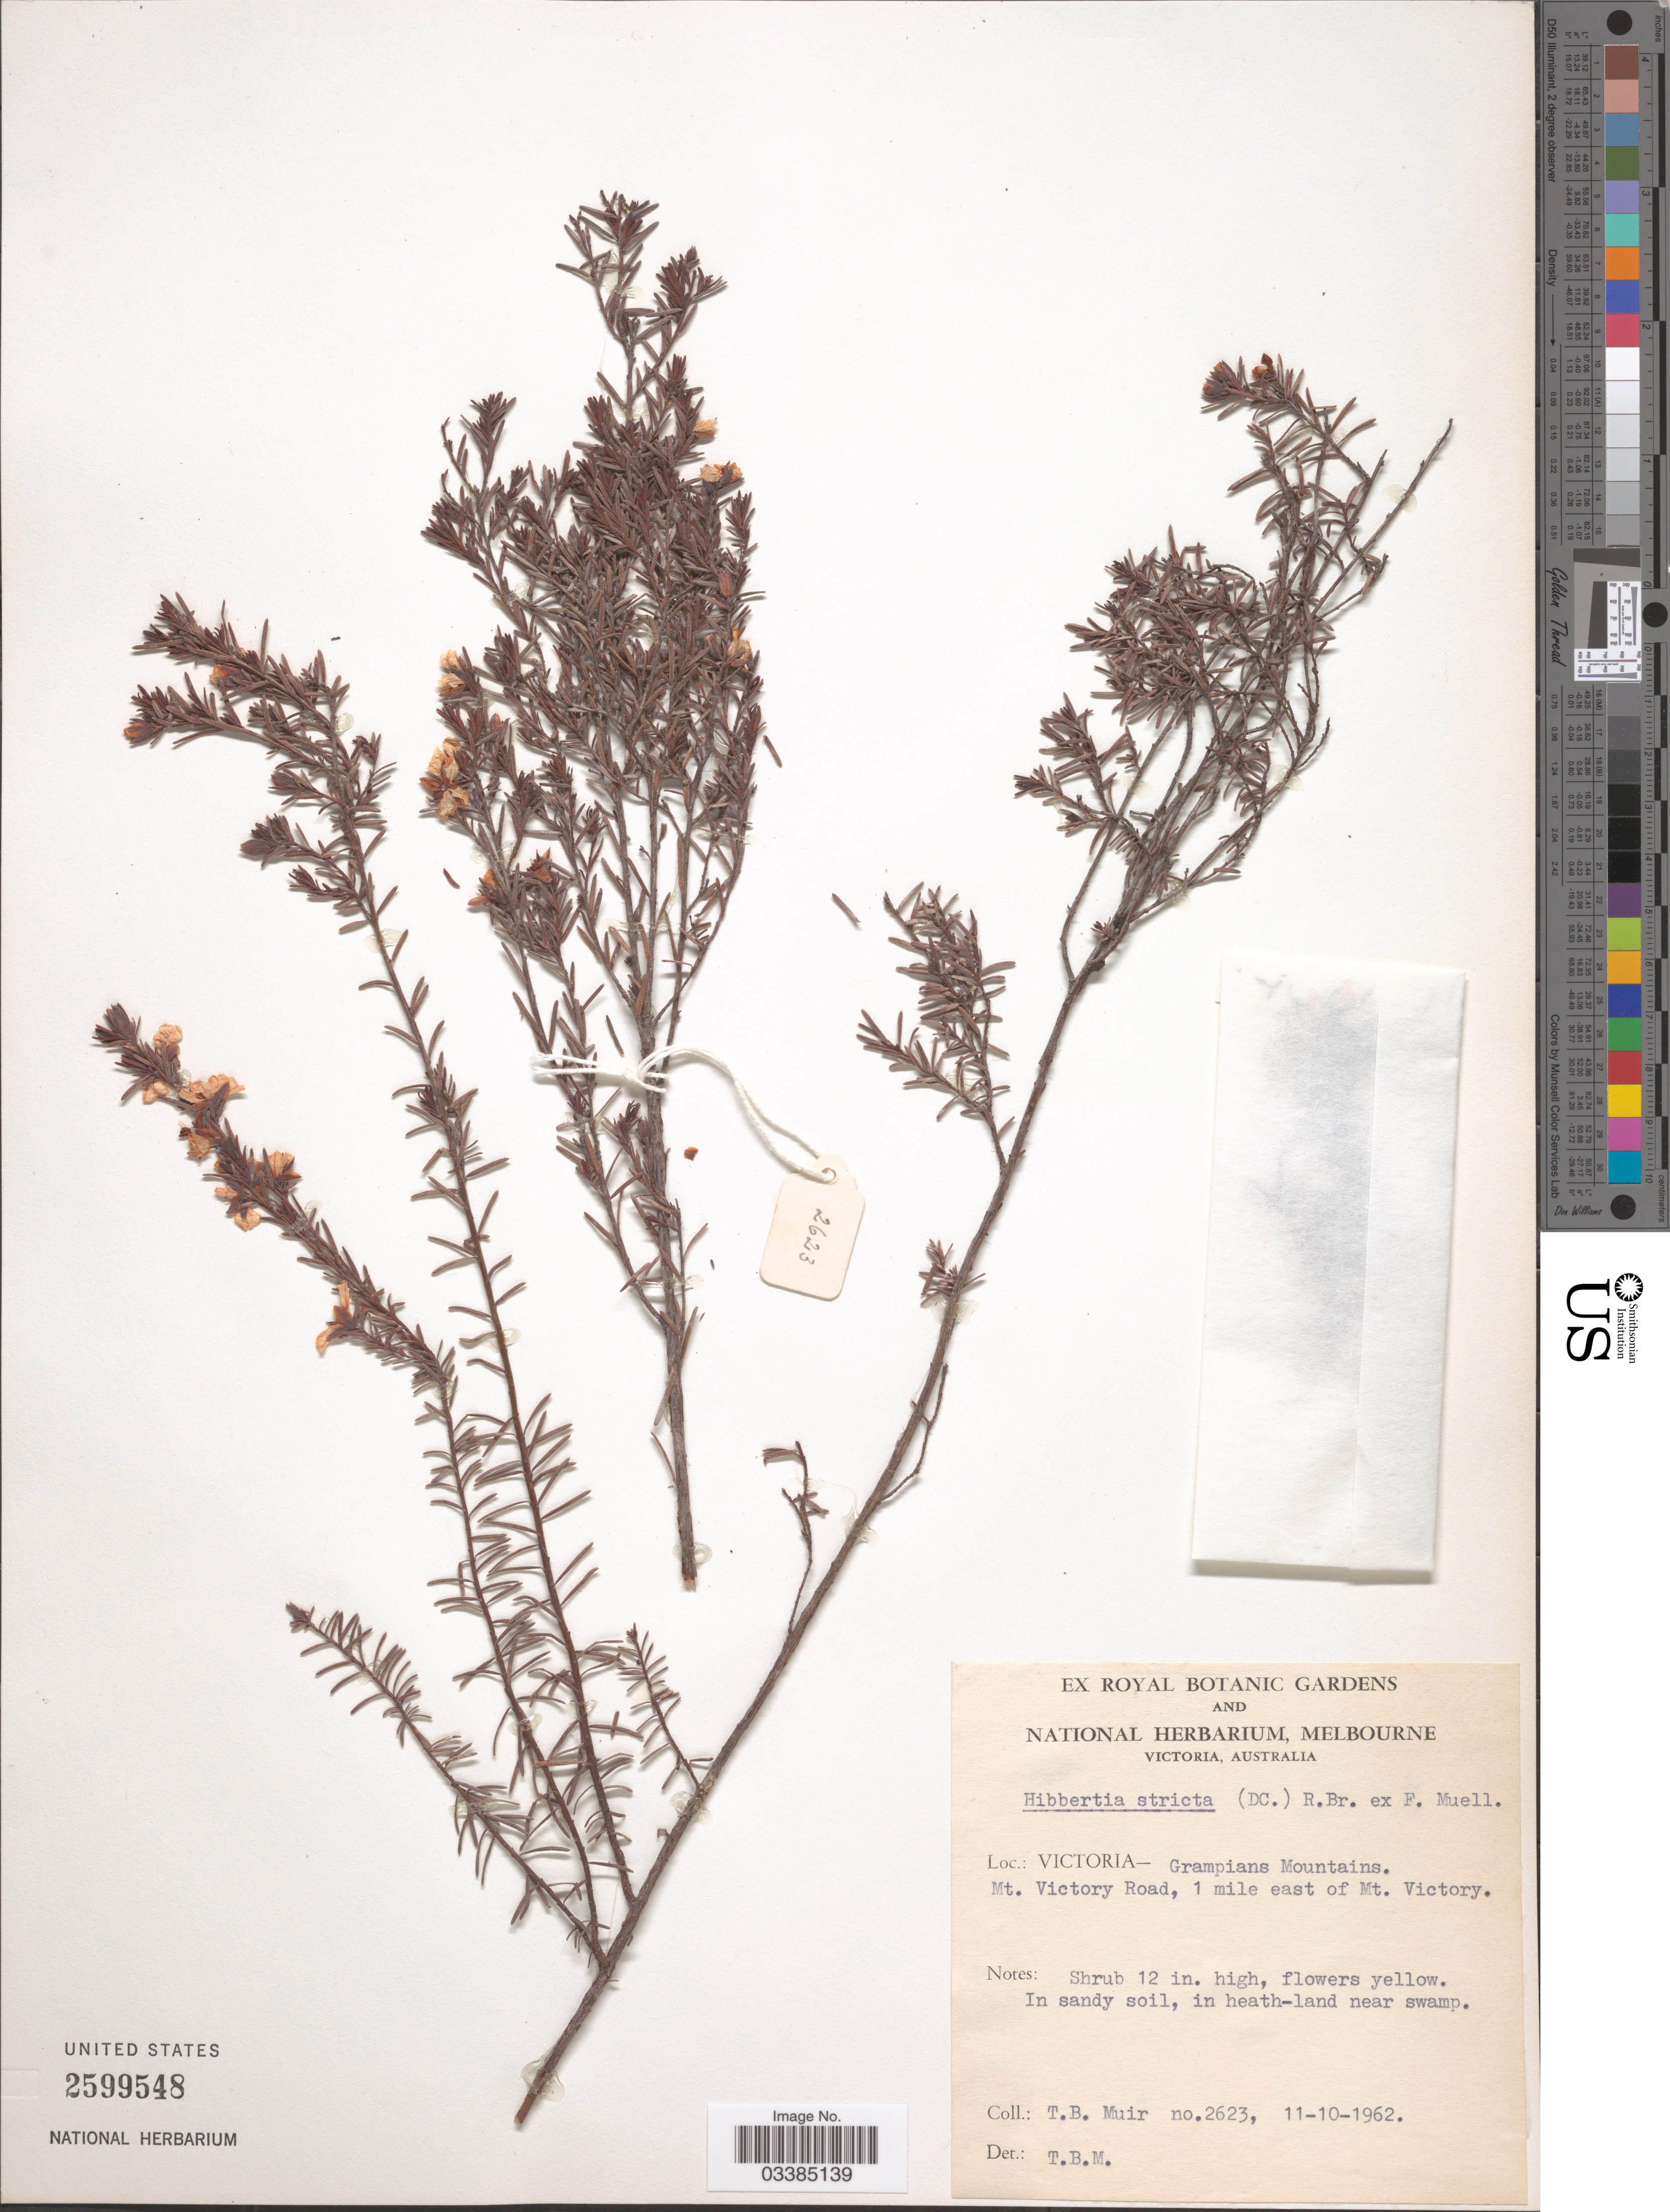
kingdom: Plantae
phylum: Tracheophyta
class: Magnoliopsida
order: Dilleniales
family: Dilleniaceae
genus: Hibbertia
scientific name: Hibbertia stricta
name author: R. Br. ex DC.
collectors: T. Muir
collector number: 2623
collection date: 1962-10-11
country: Australia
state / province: Victoria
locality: Victoria- Grampians Mountains. Mt. Victory Road, 1 mile east of Mt. Victory.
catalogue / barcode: US 2599548